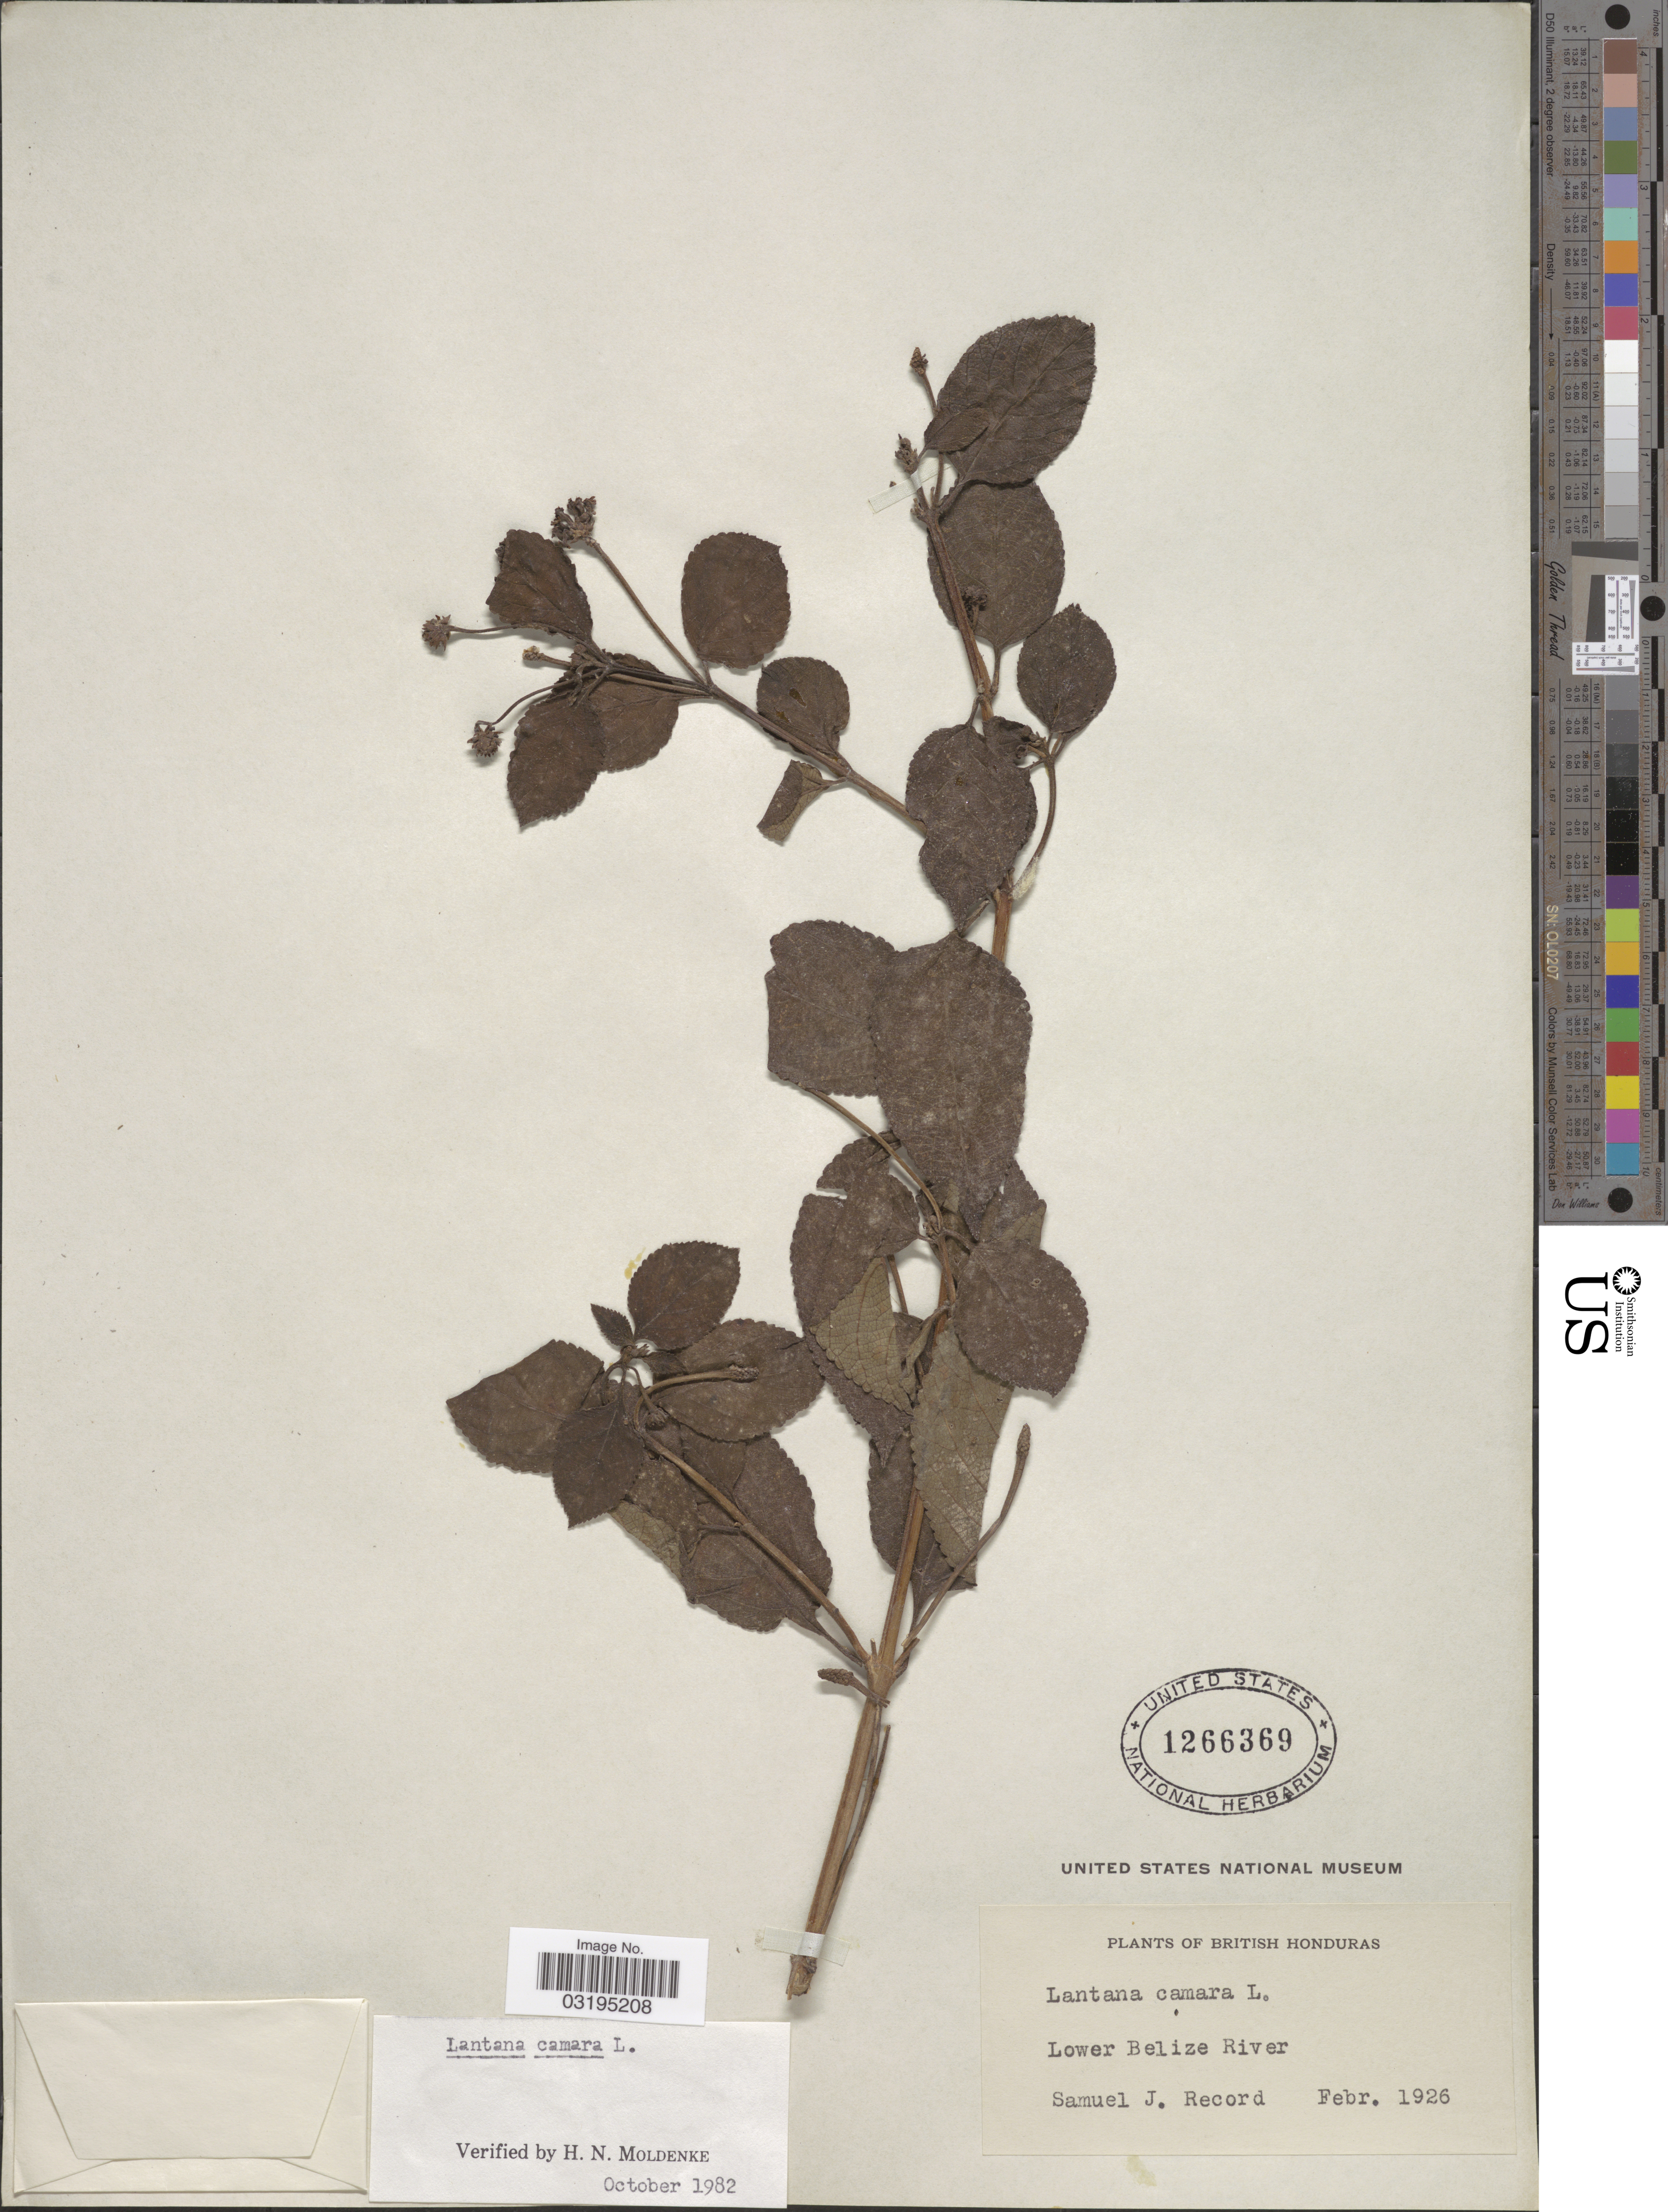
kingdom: Plantae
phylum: Tracheophyta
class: Magnoliopsida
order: Lamiales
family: Verbenaceae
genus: Lantana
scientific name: Lantana camara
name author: L.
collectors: S. J. Record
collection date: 1926-02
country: Belize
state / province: Belize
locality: Lower Belize River.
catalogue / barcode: US 1266369